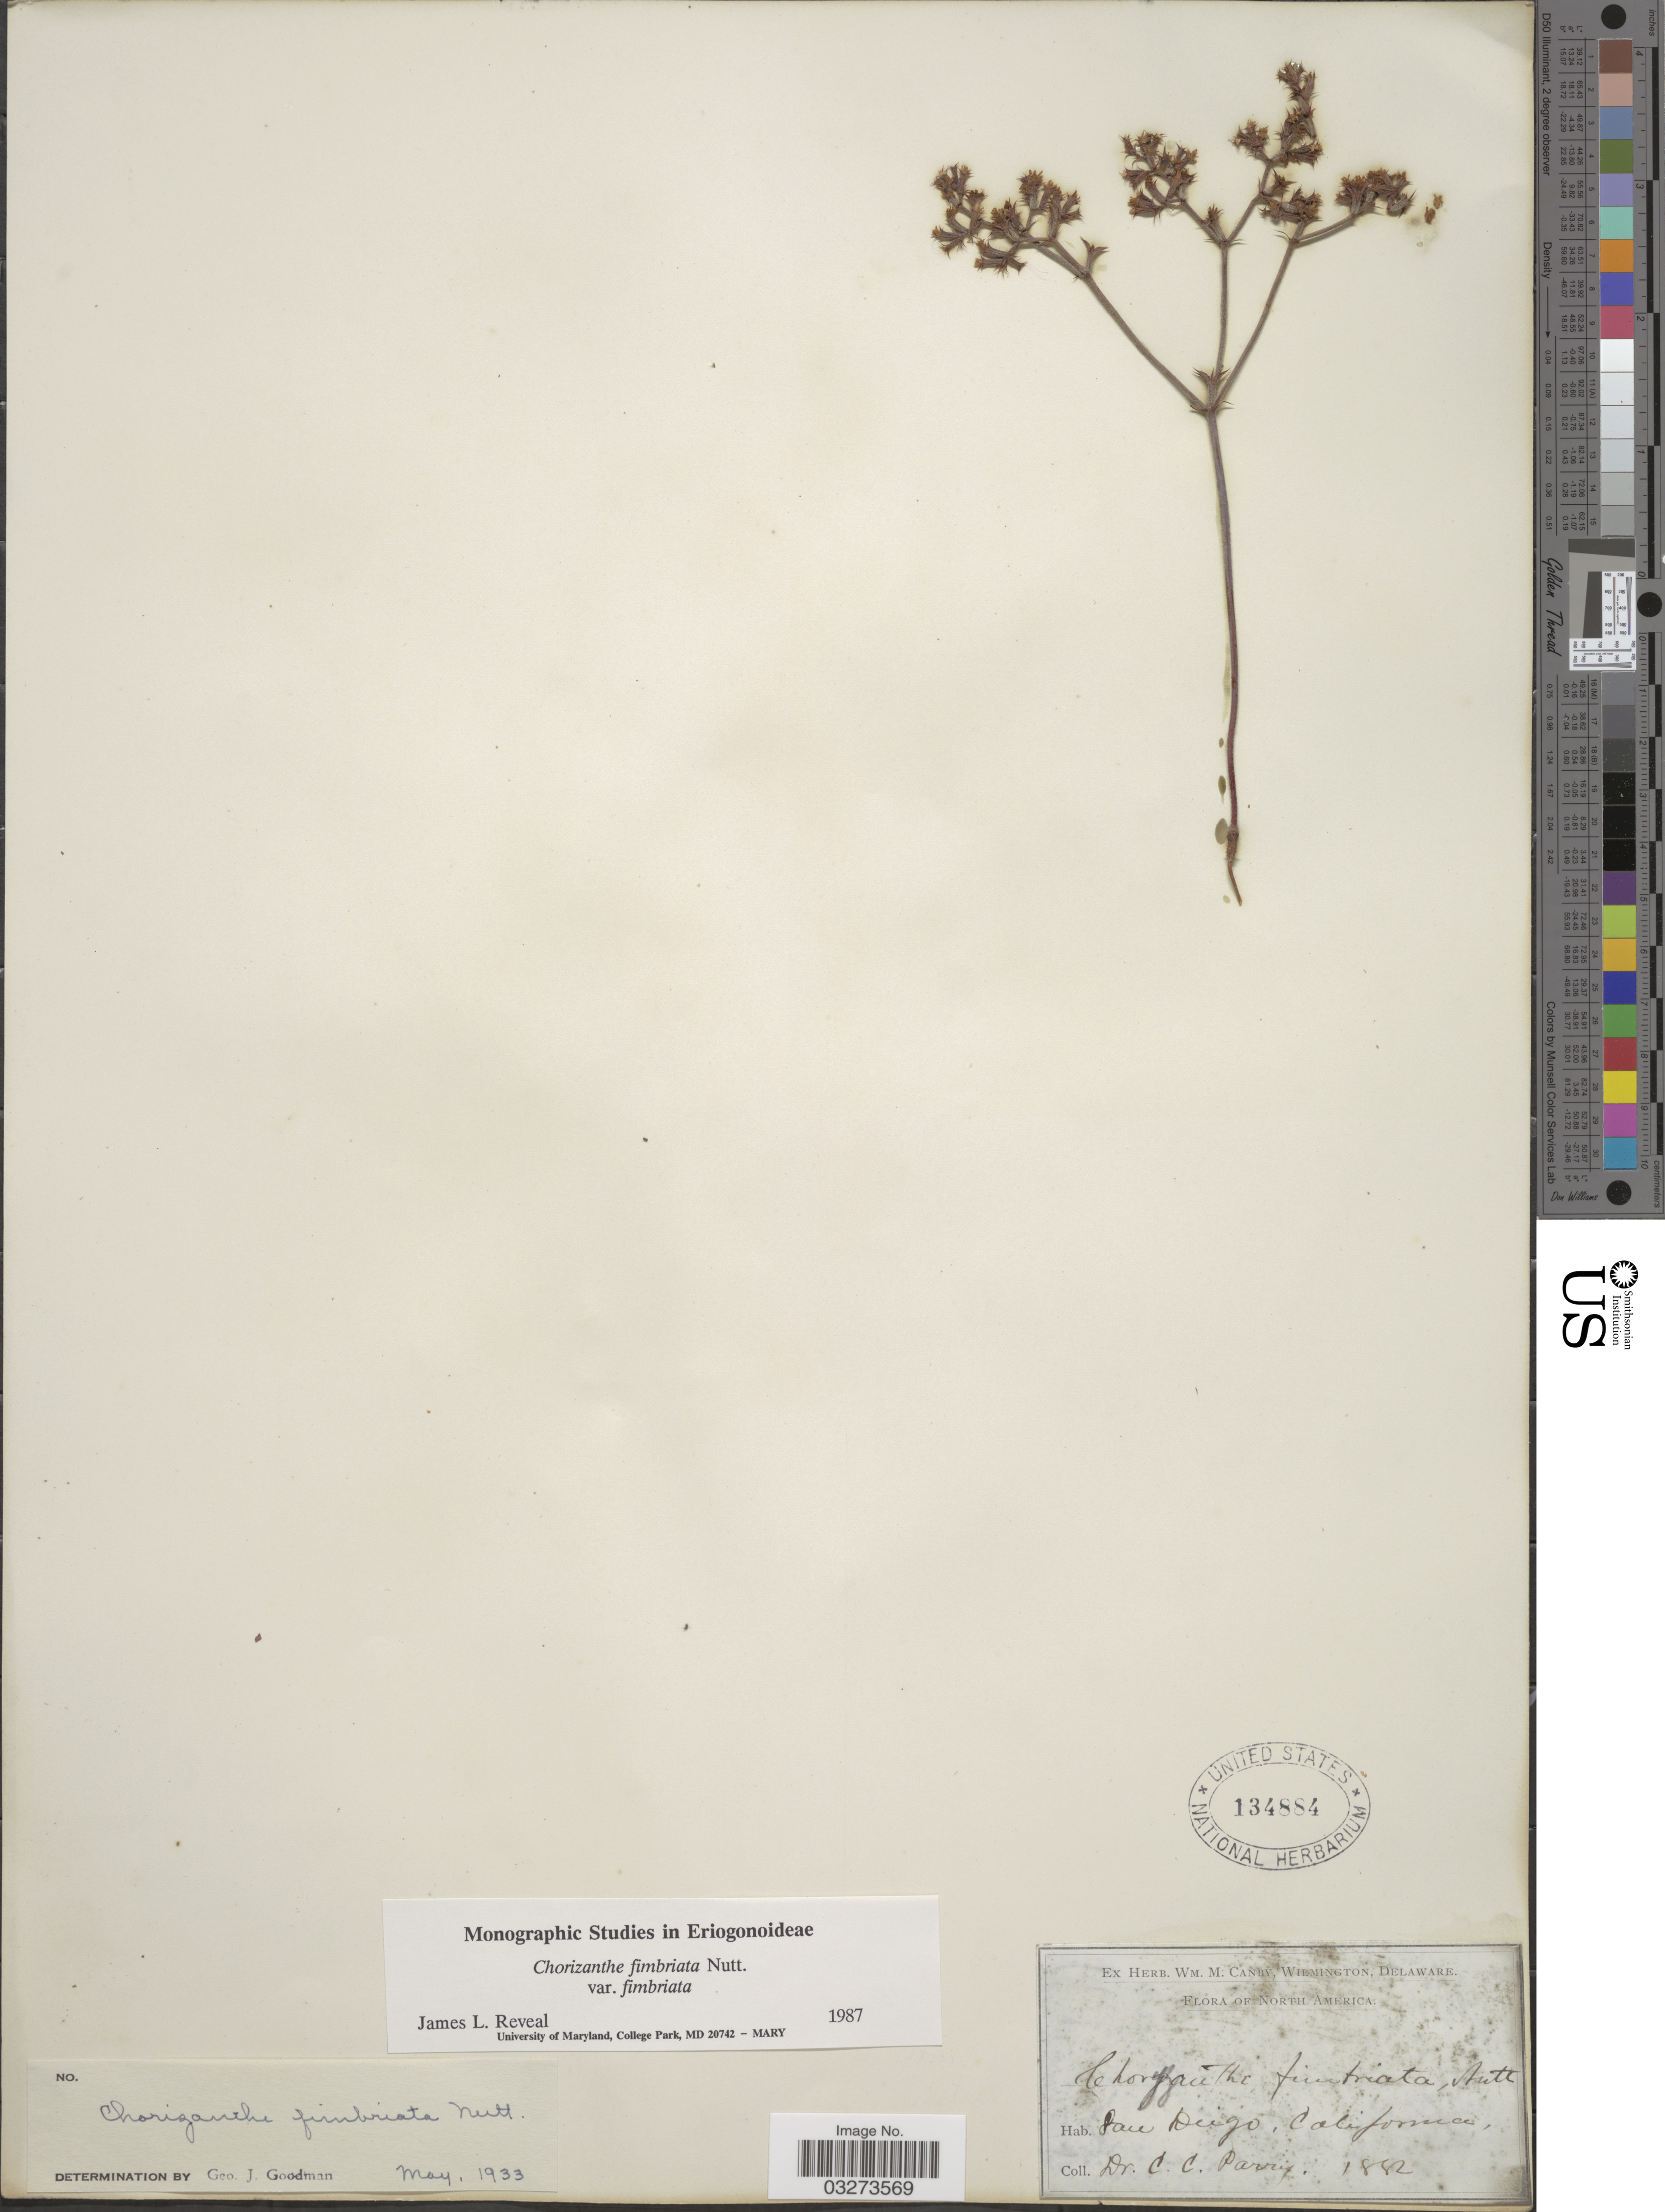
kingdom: Plantae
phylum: Tracheophyta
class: Magnoliopsida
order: Caryophyllales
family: Polygonaceae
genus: Chorizanthe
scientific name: Chorizanthe fimbriata var. fimbriata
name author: Nutt.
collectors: C. C. Parry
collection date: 1882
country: United States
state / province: California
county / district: San Diego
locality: San Diego.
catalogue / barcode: US 134884